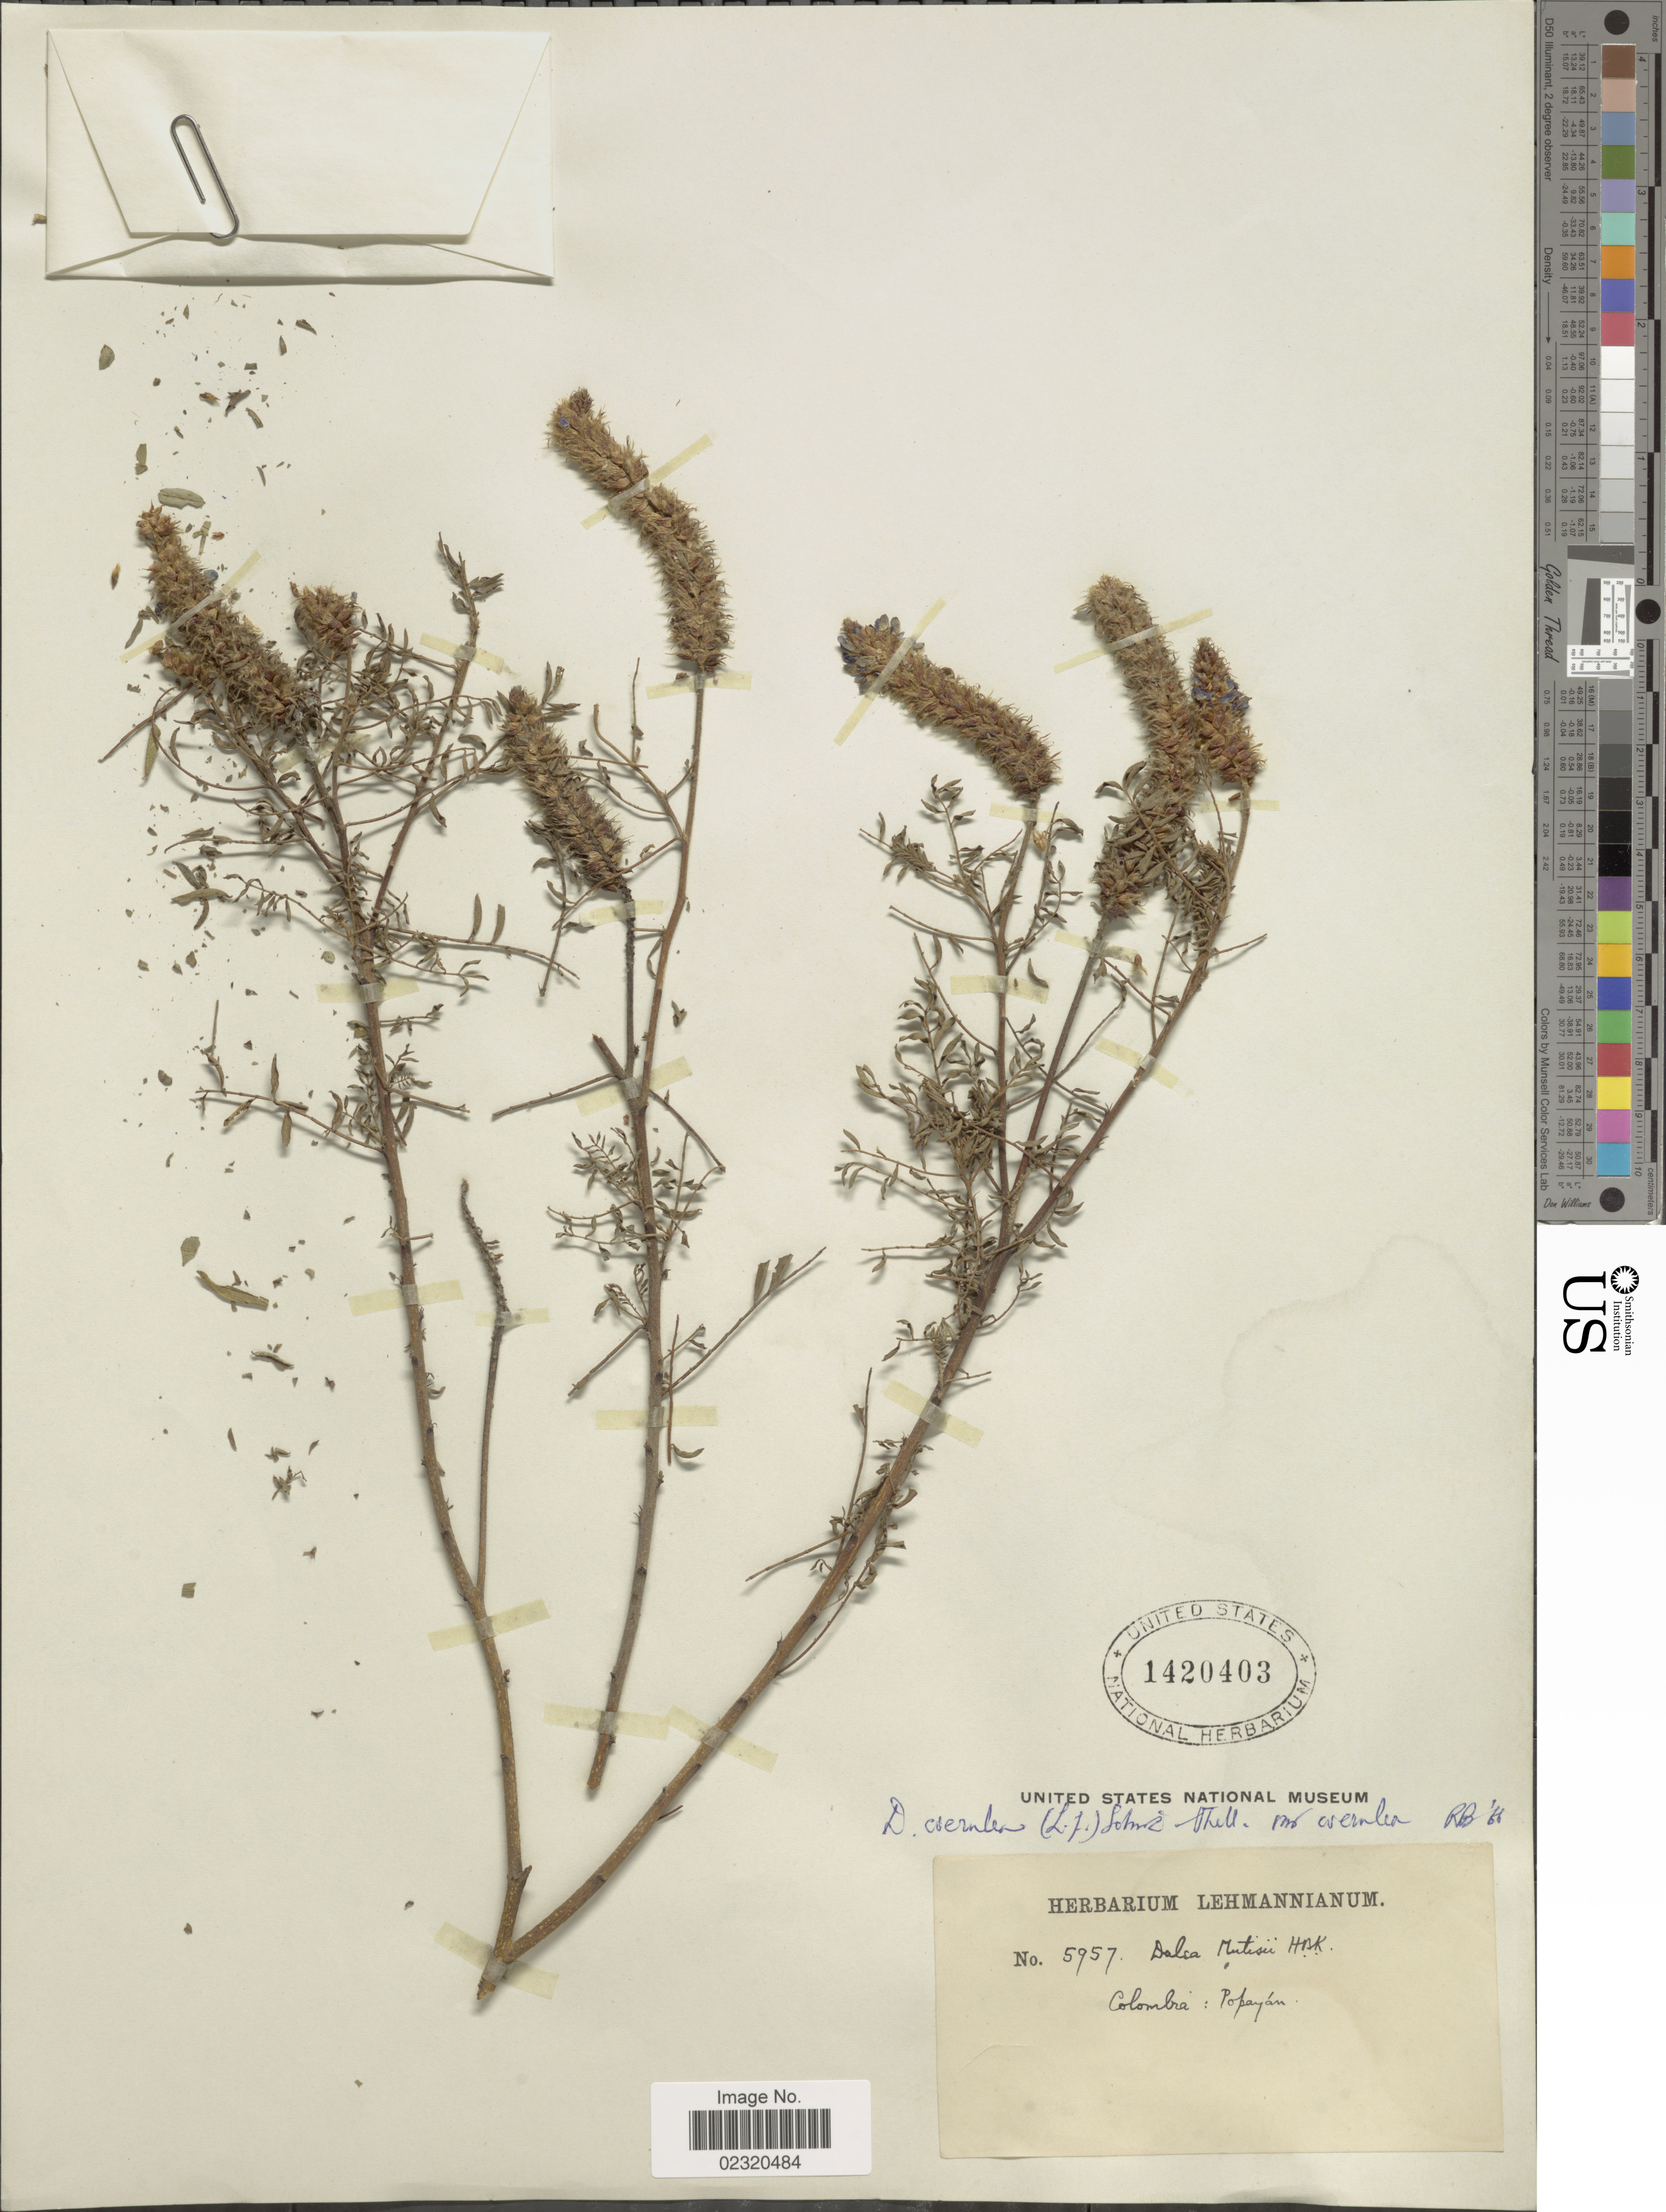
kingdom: Plantae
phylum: Tracheophyta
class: Magnoliopsida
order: Fabales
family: Fabaceae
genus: Dalea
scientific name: Dalea coerulea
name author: (L. f.) Schinz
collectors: ex herb. Lehmannianum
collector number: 5957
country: Colombia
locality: Popayan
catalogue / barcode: US 1420403